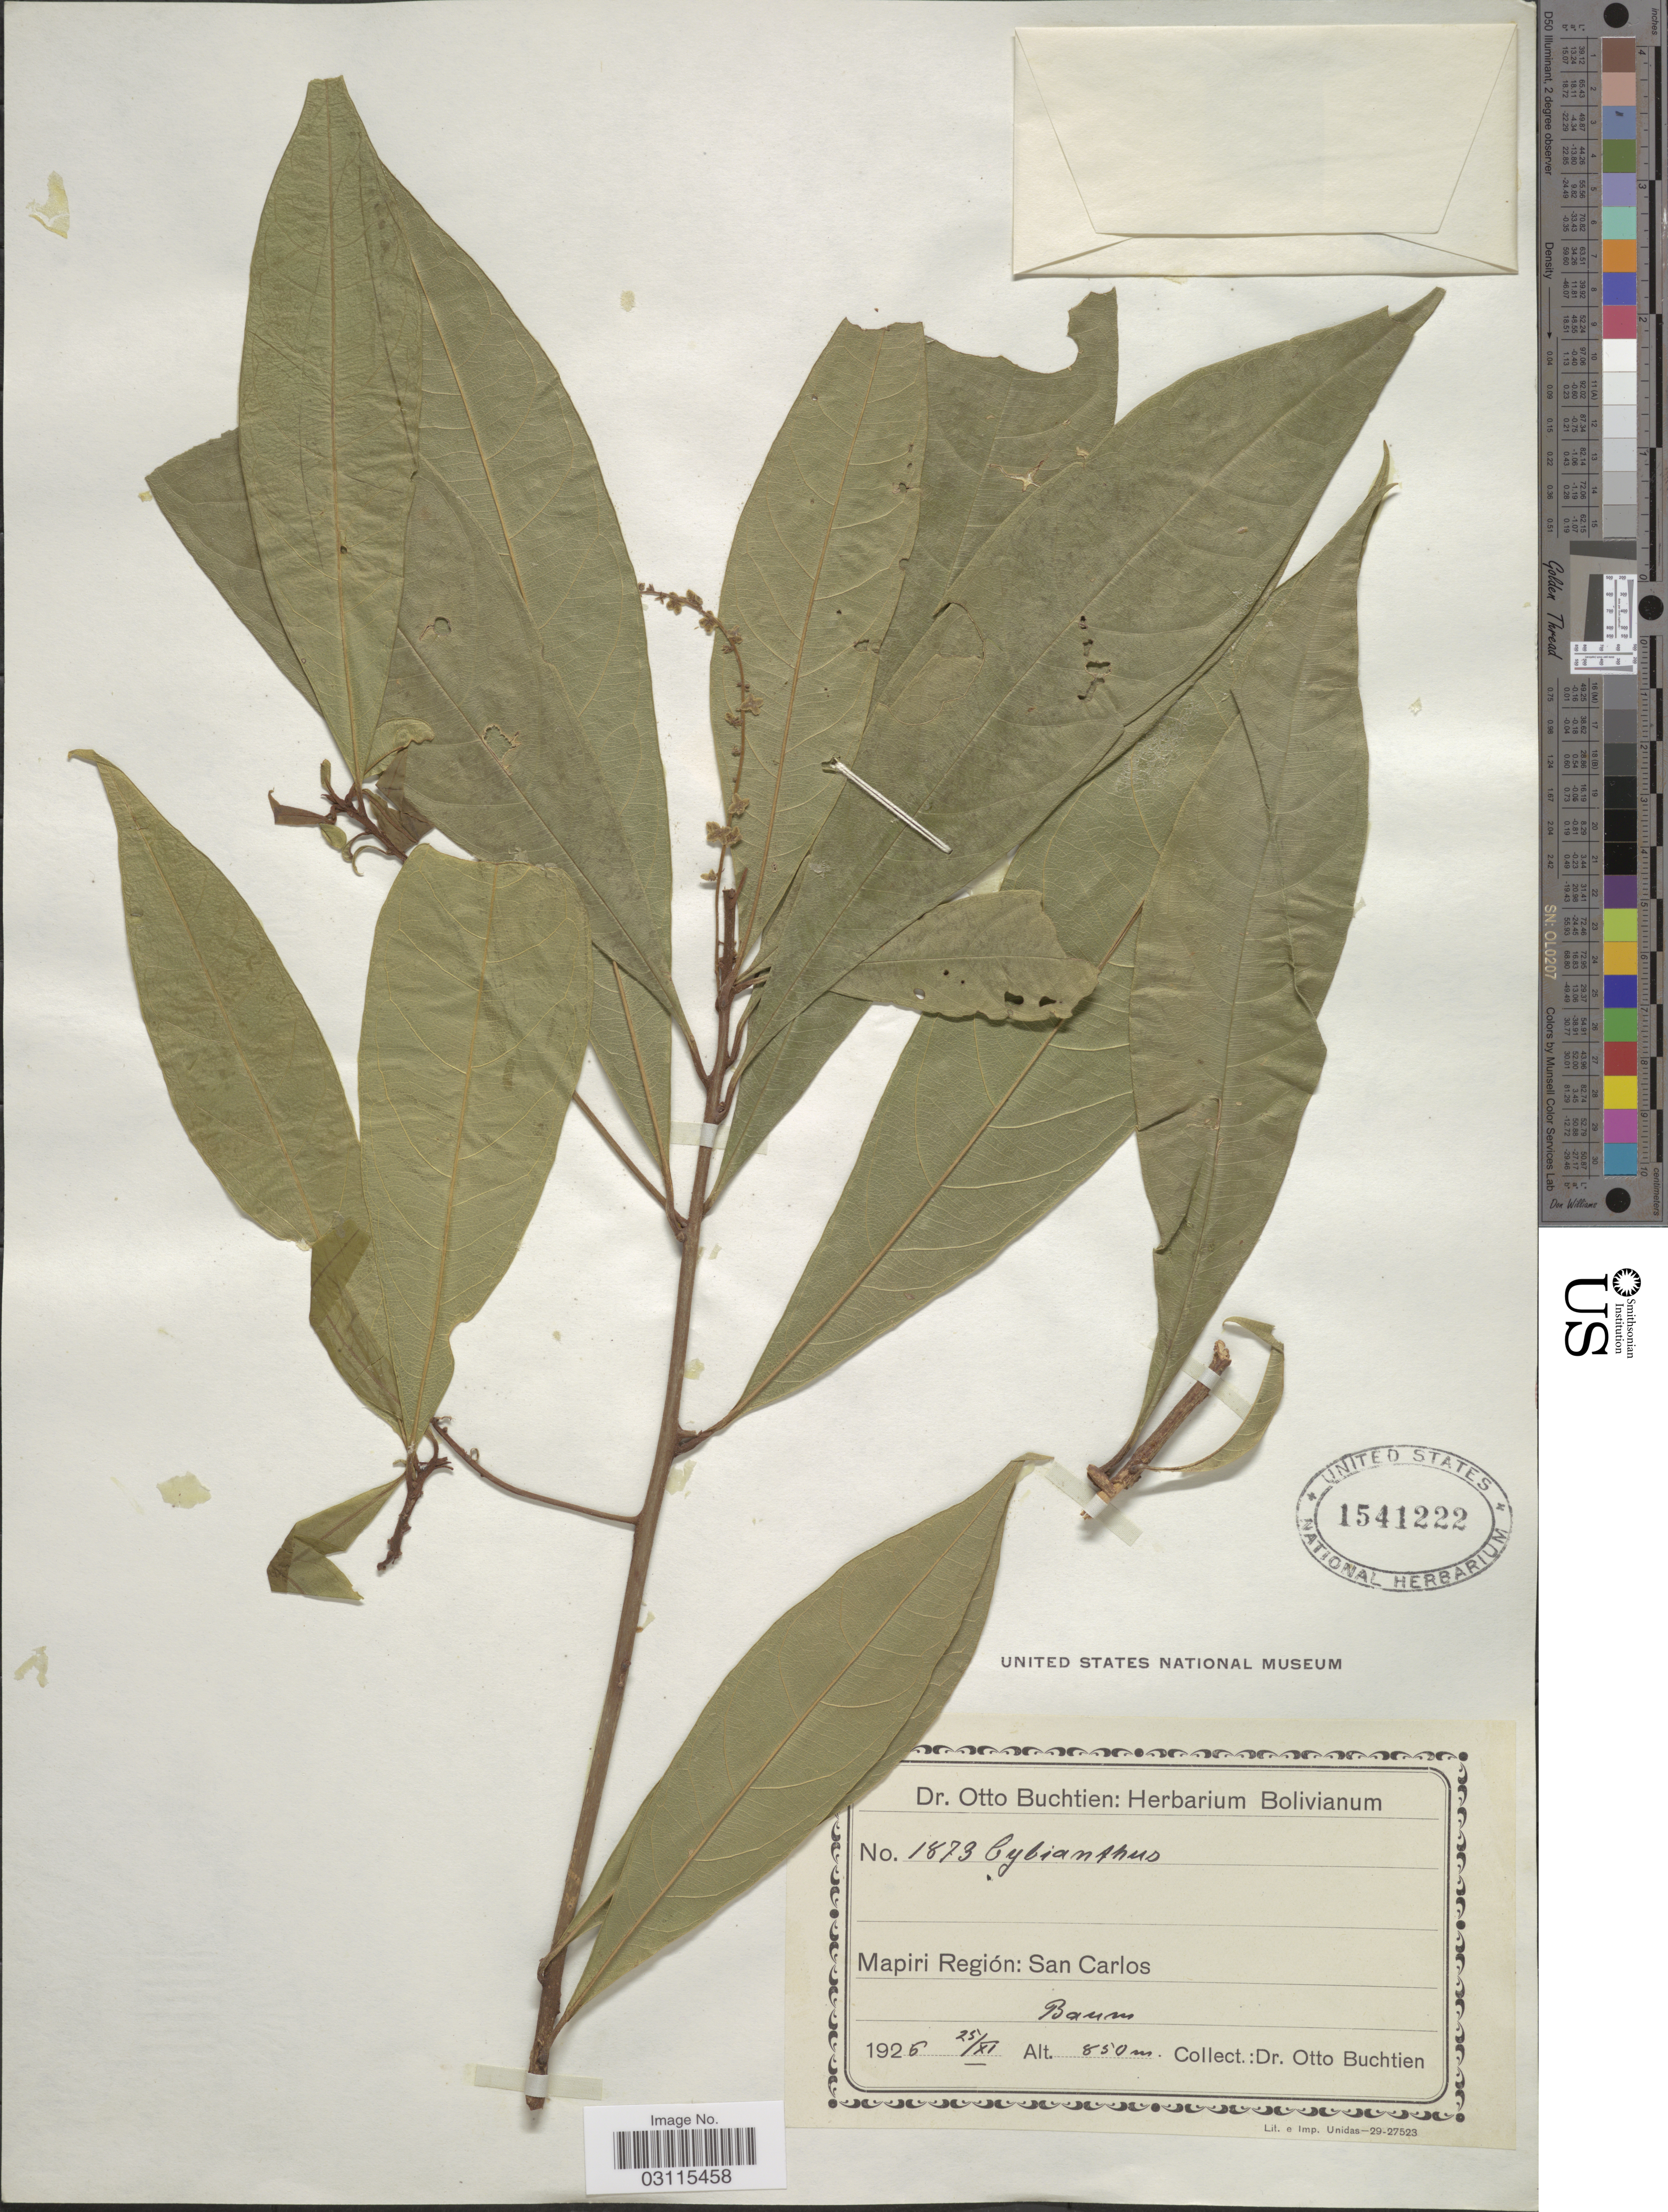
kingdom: Plantae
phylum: Tracheophyta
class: Magnoliopsida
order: Ericales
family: Primulaceae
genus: Cybianthus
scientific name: Cybianthus sp.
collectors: O. Buchtien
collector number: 1873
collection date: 1926-11-25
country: Bolivia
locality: Mapiri Región: San Carlos. Baum.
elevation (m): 850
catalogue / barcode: US 1541222